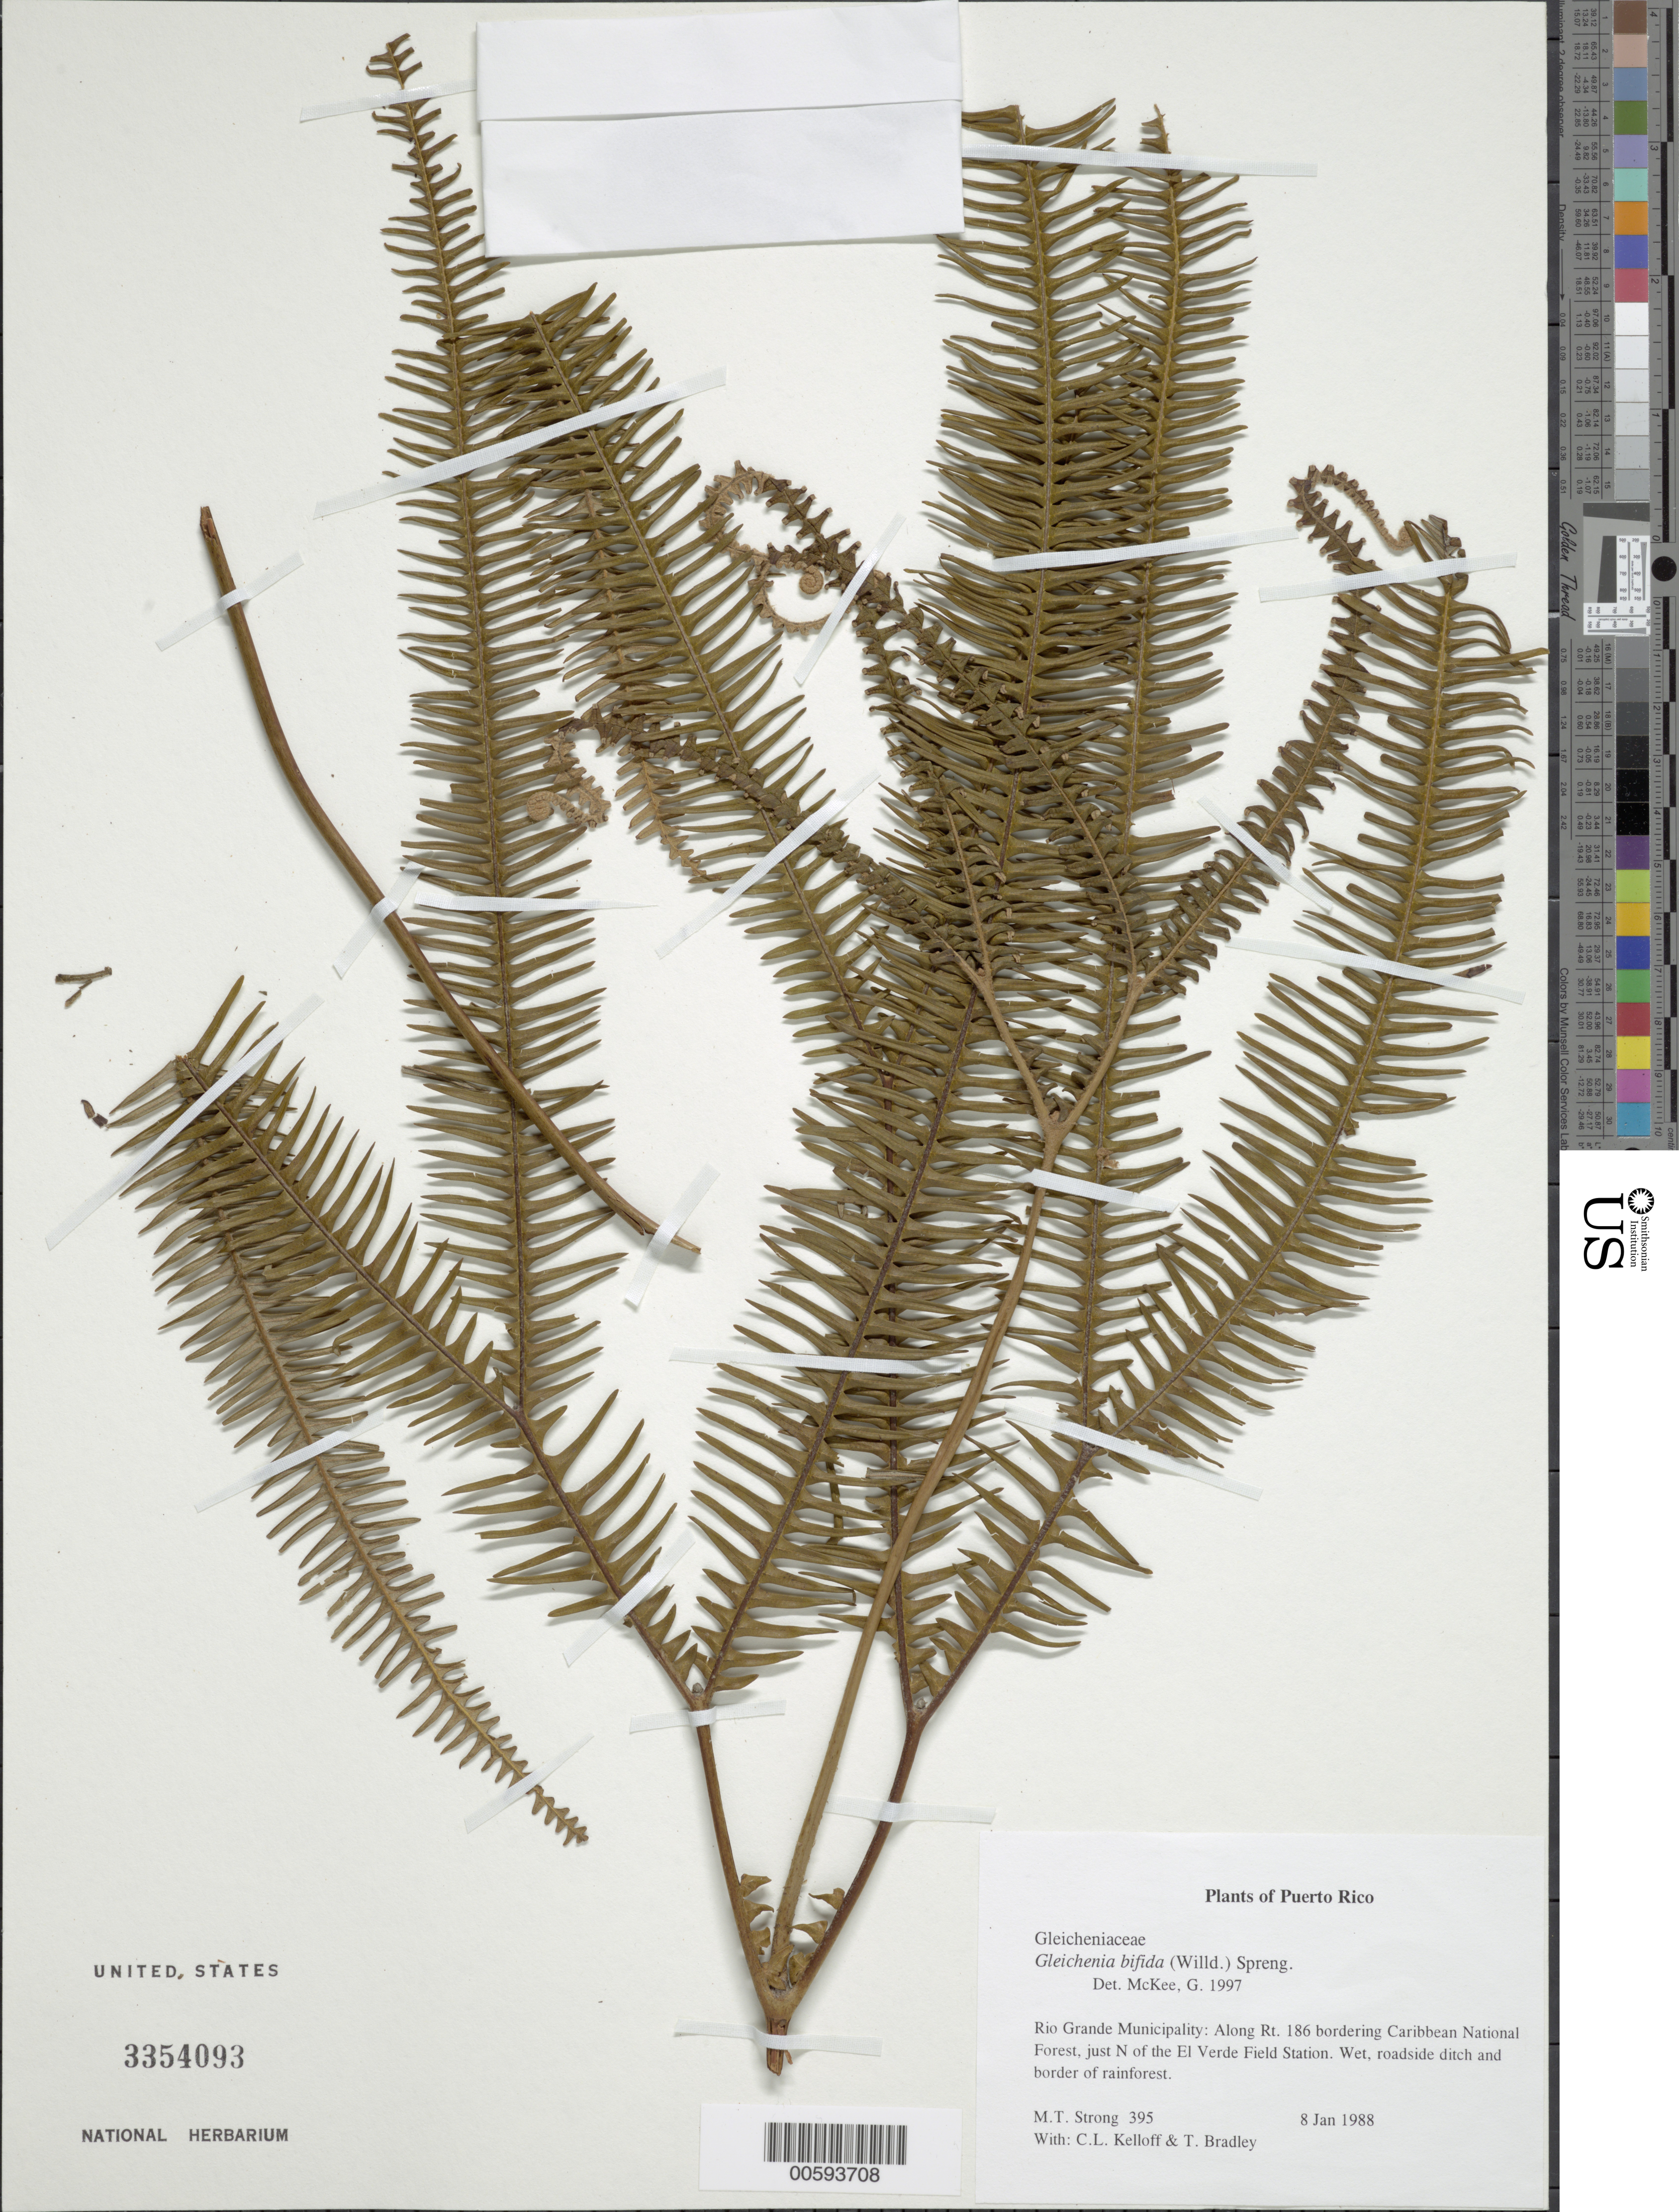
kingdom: Plantae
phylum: Tracheophyta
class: Polypodiopsida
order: Gleicheniales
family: Gleicheniaceae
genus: Sticherus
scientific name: Sticherus bifidus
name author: (Willd.) Ching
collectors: M. T. Strong, C. L. Kelloff & T. Bradley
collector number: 395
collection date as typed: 08 Jan 1988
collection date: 1988-01-08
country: Puerto Rico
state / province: Río Grande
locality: Rio Grande Municipality: Along Rt. 186 bordering Caribbean National Forest, just N of the El Verde Field Station.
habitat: Wet, roadside ditch and border of rainforest.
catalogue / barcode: US 3354093